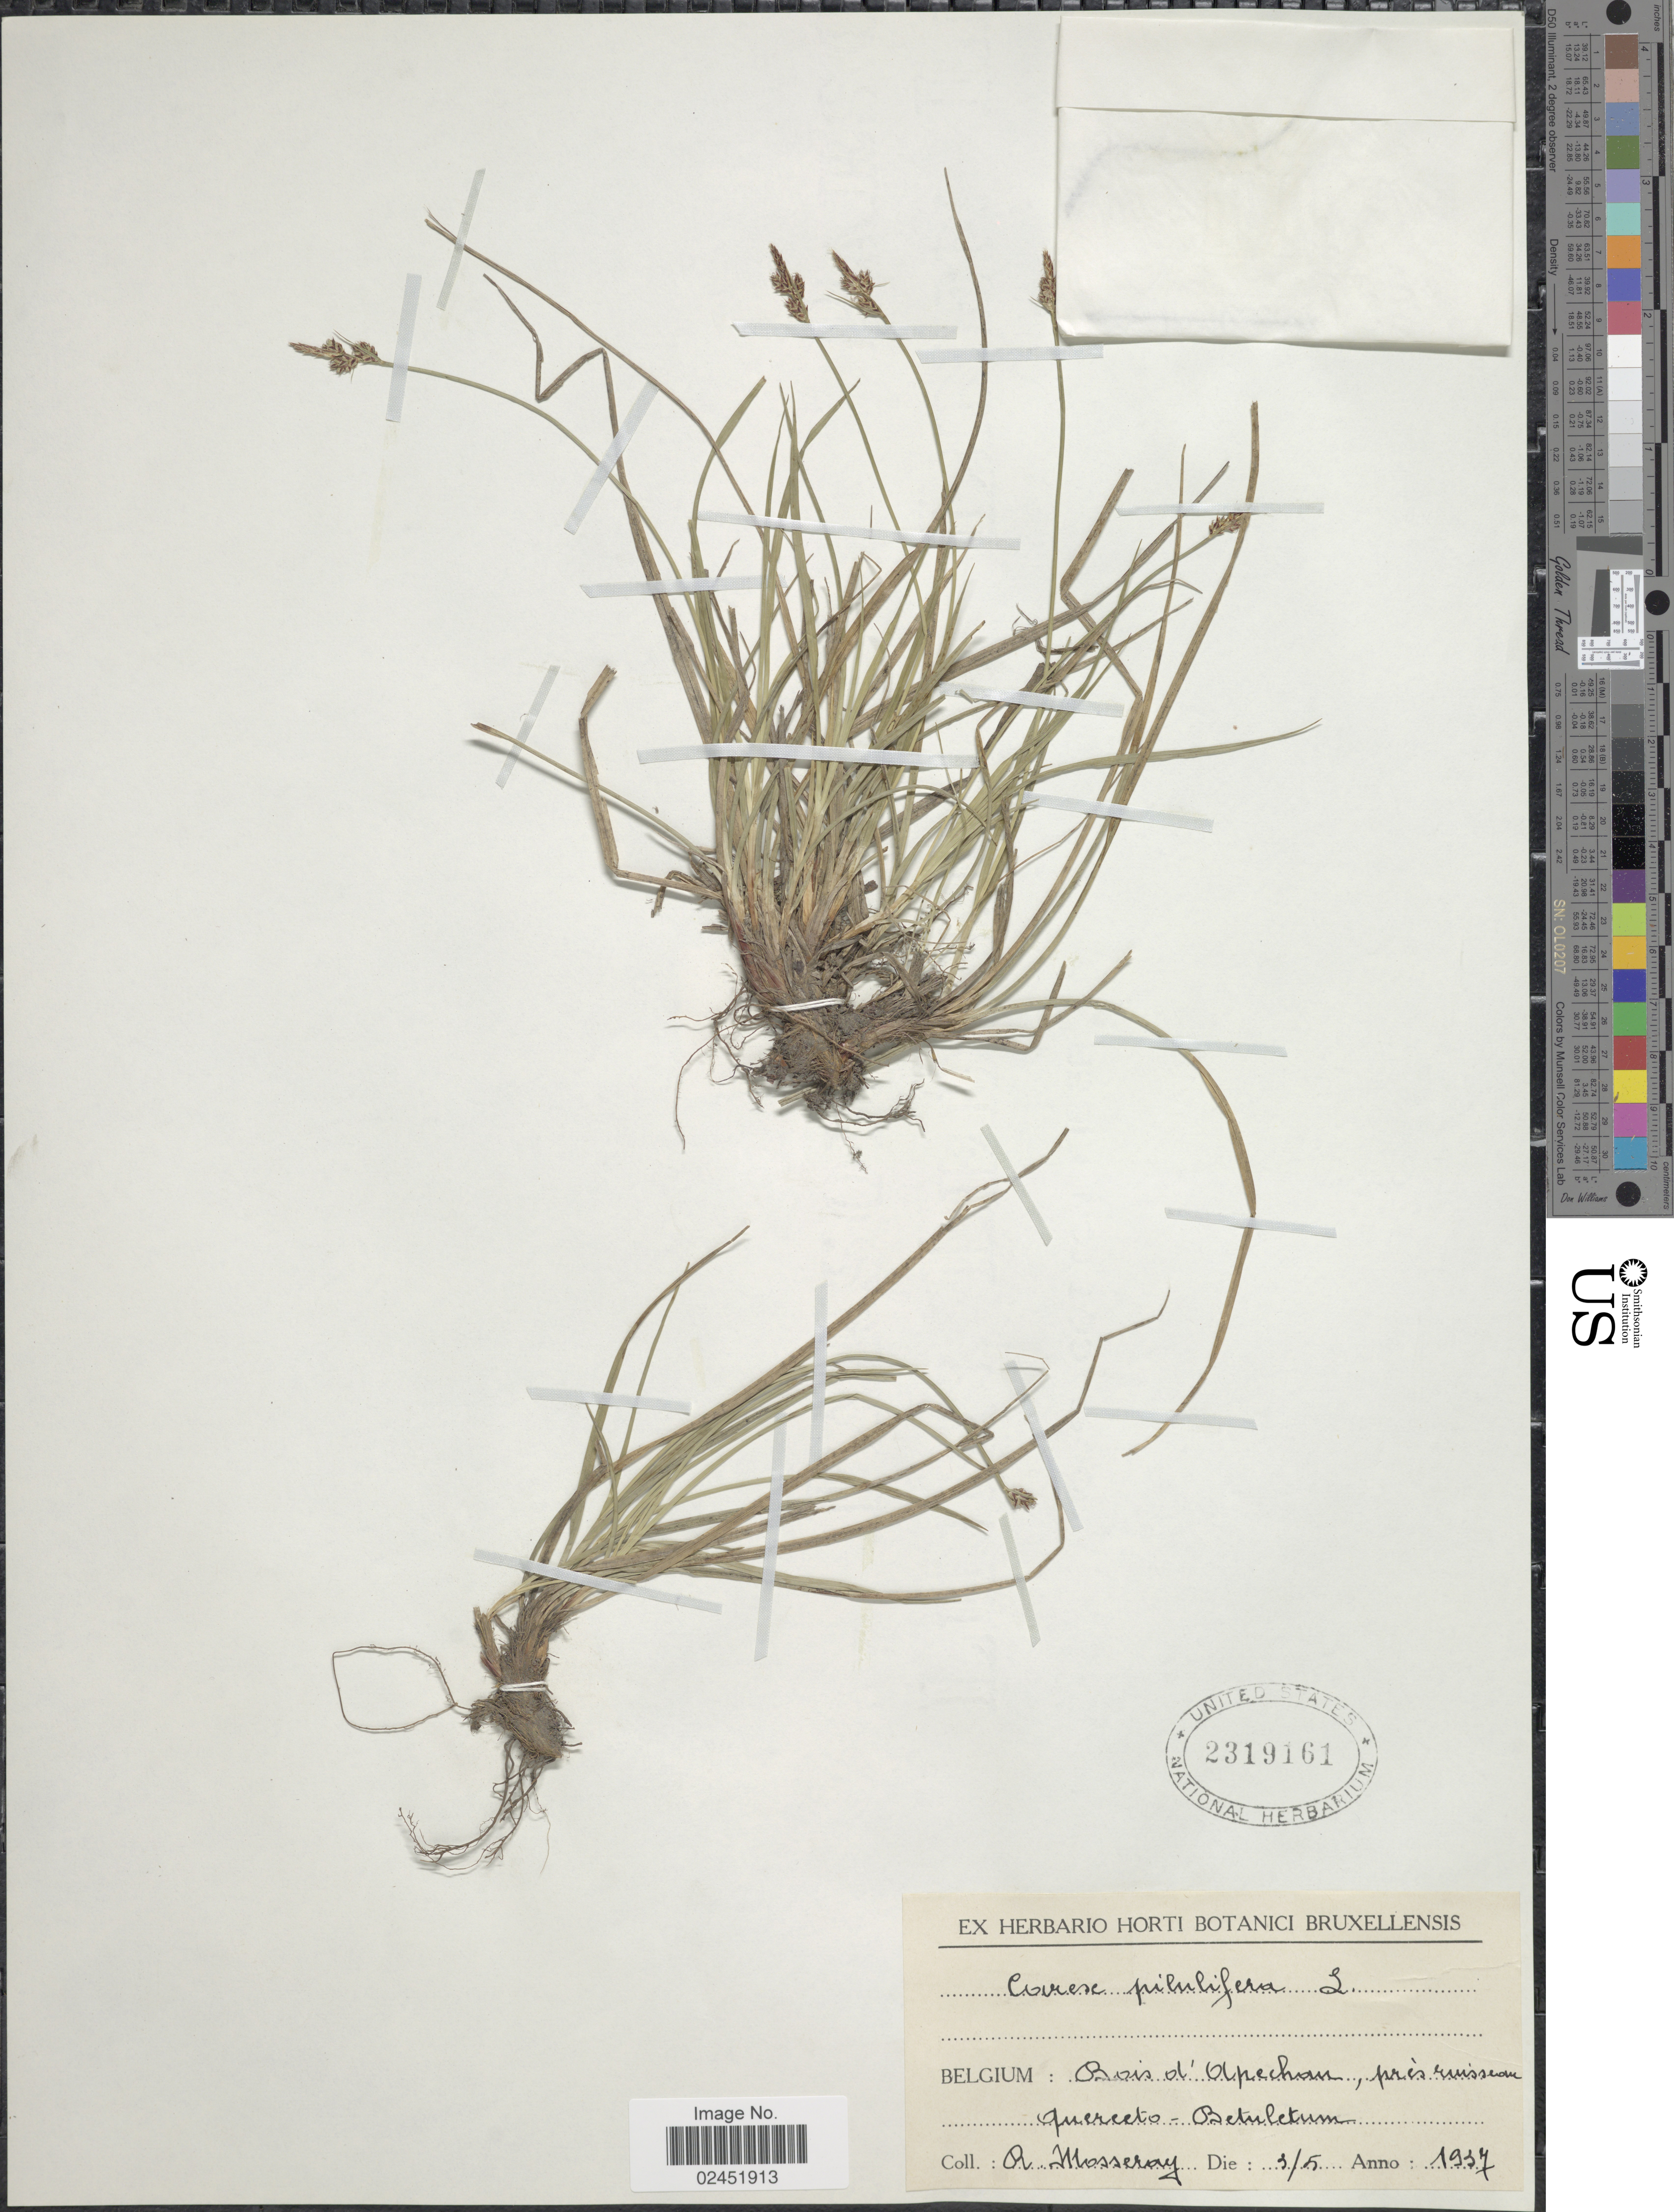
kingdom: Plantae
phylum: Tracheophyta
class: Liliopsida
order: Poales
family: Cyperaceae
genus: Carex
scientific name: Carex pilulifera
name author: L.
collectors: R. Mosseray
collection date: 1937-05-03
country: Belgium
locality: Bois d'Alpechan, près ruisseau Querceto-Betuletum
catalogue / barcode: US 2319161